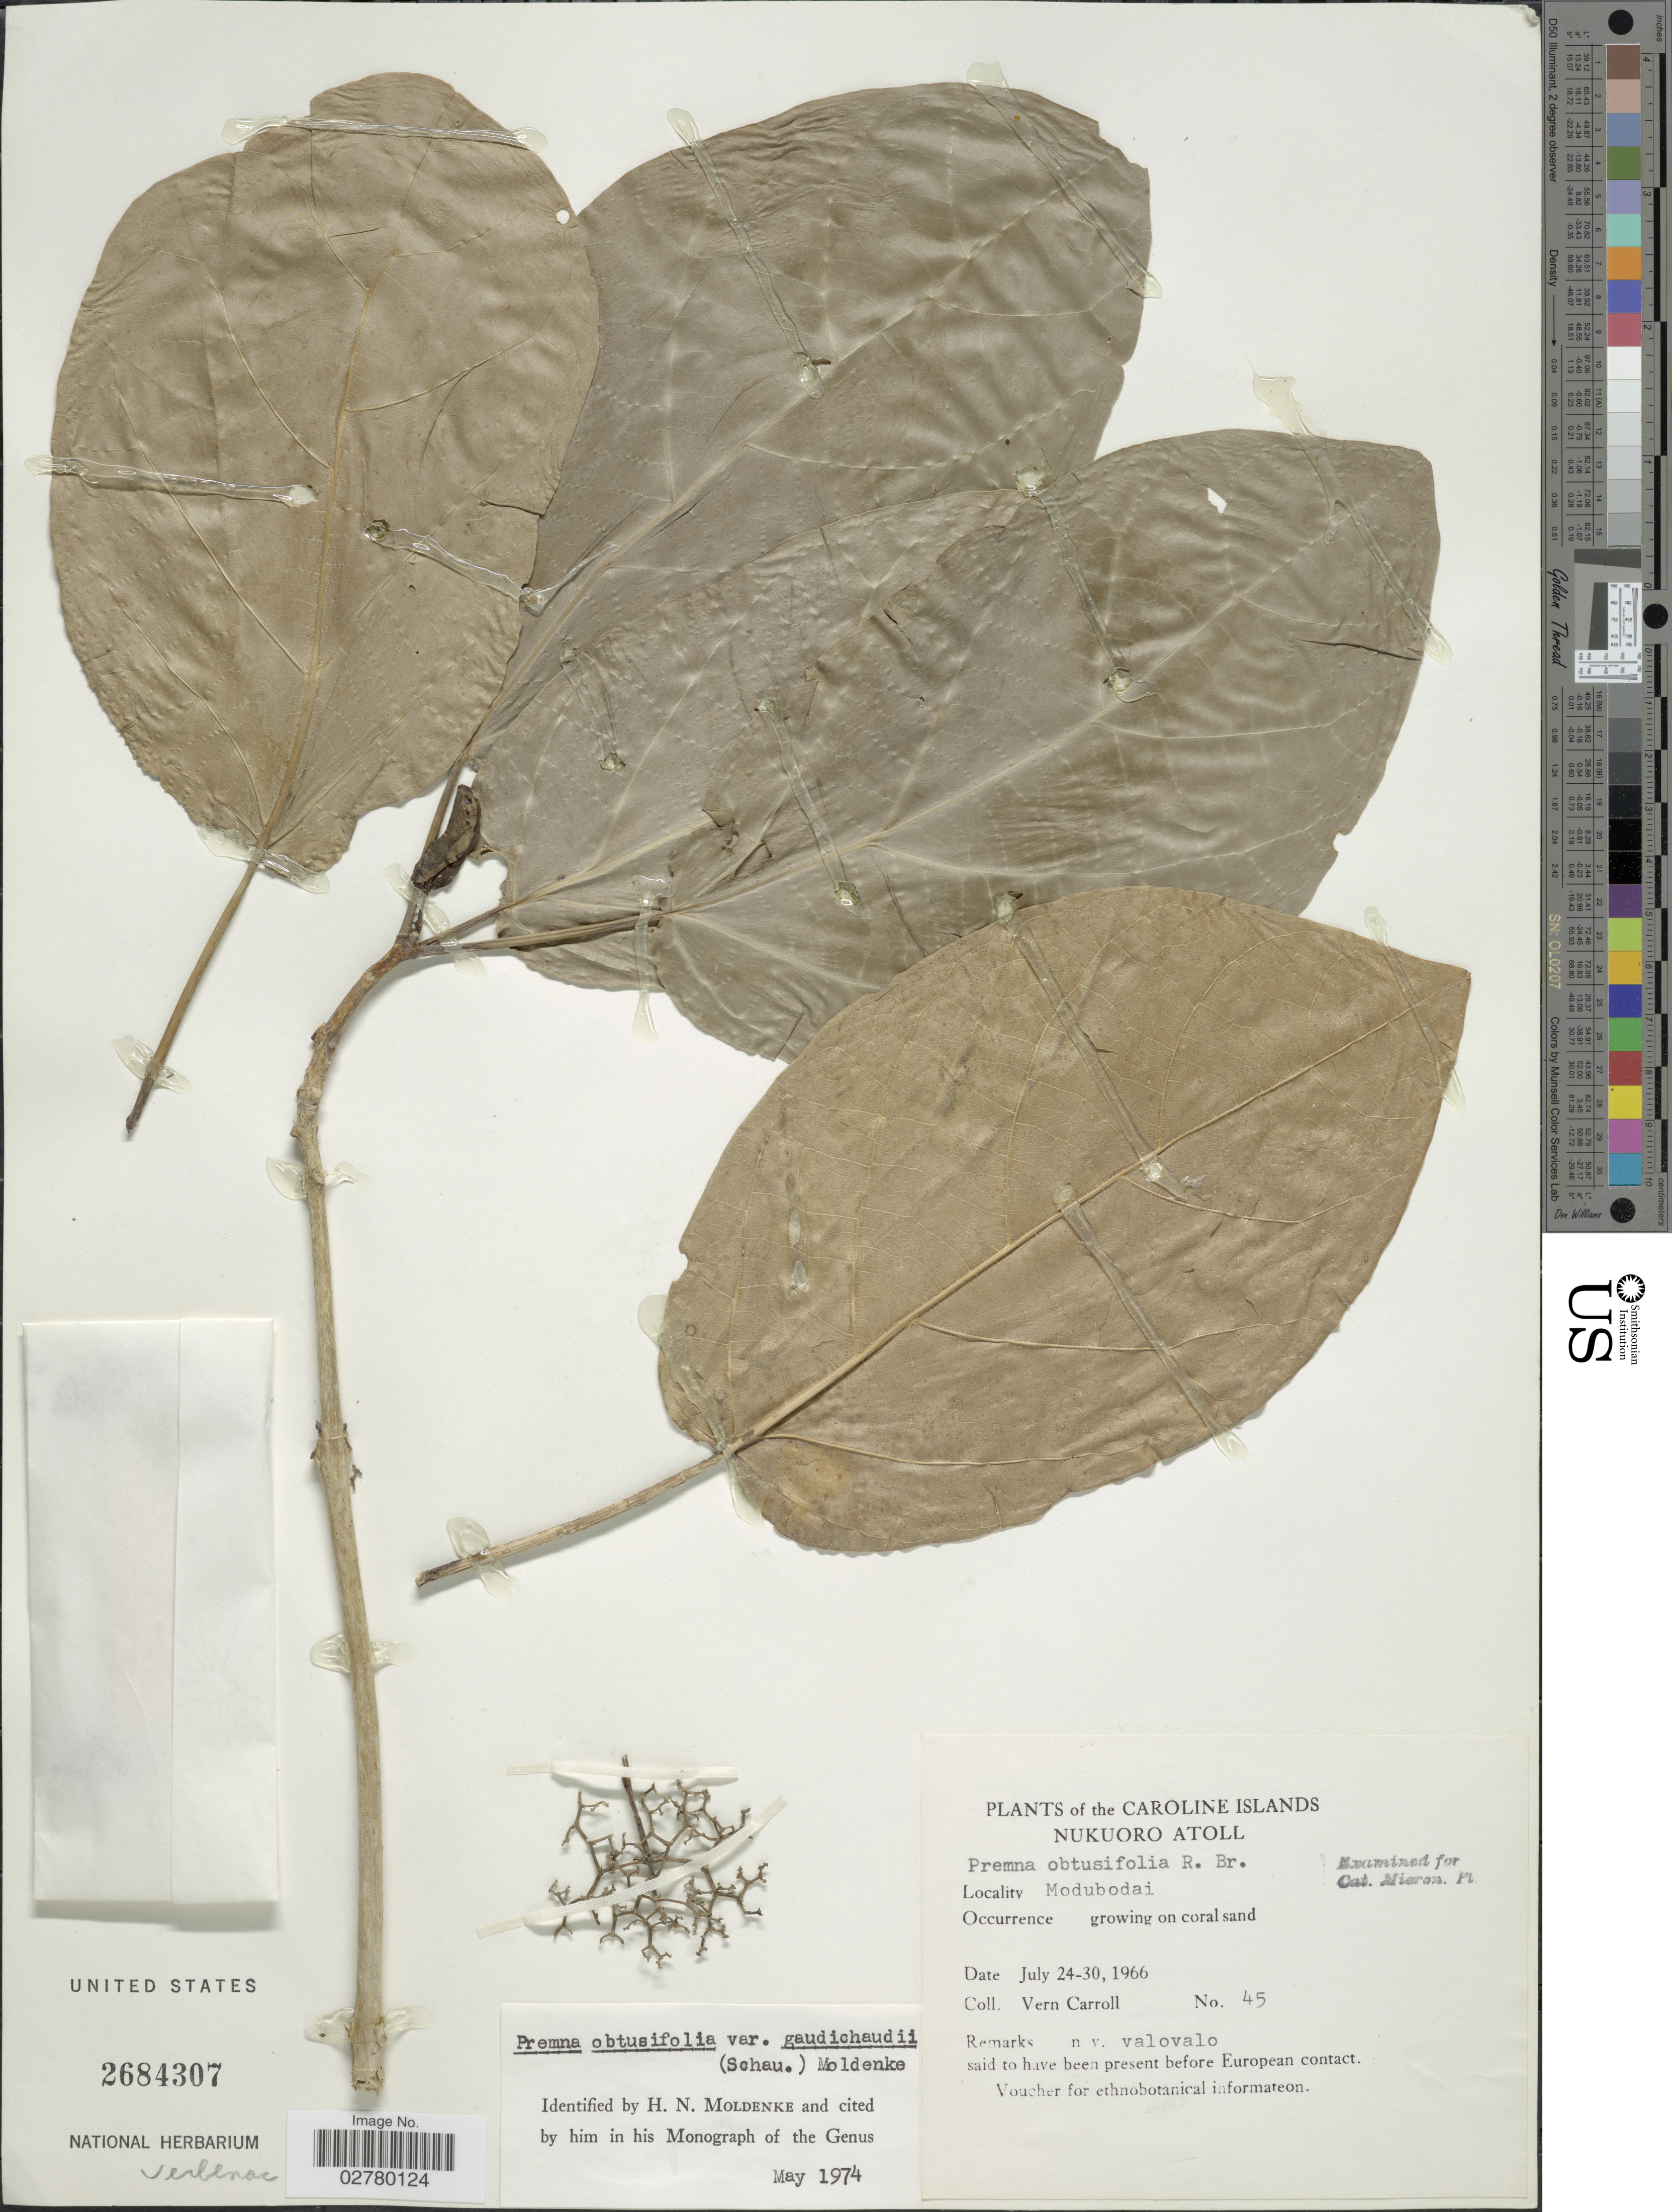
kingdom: Plantae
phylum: Tracheophyta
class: Magnoliopsida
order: Lamiales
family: Lamiaceae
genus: Premna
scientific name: Premna obtusifolia var. gaudichaudii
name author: (Schauer) Moldenke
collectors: V. Carroll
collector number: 45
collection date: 1966-07-24/1966-07-30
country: Micronesia, Federated States of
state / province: Pohnpei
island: Nukuoro Atoll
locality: Caroline Islands. Nukuoro Atoll. Modubodai.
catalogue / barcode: US 2684307